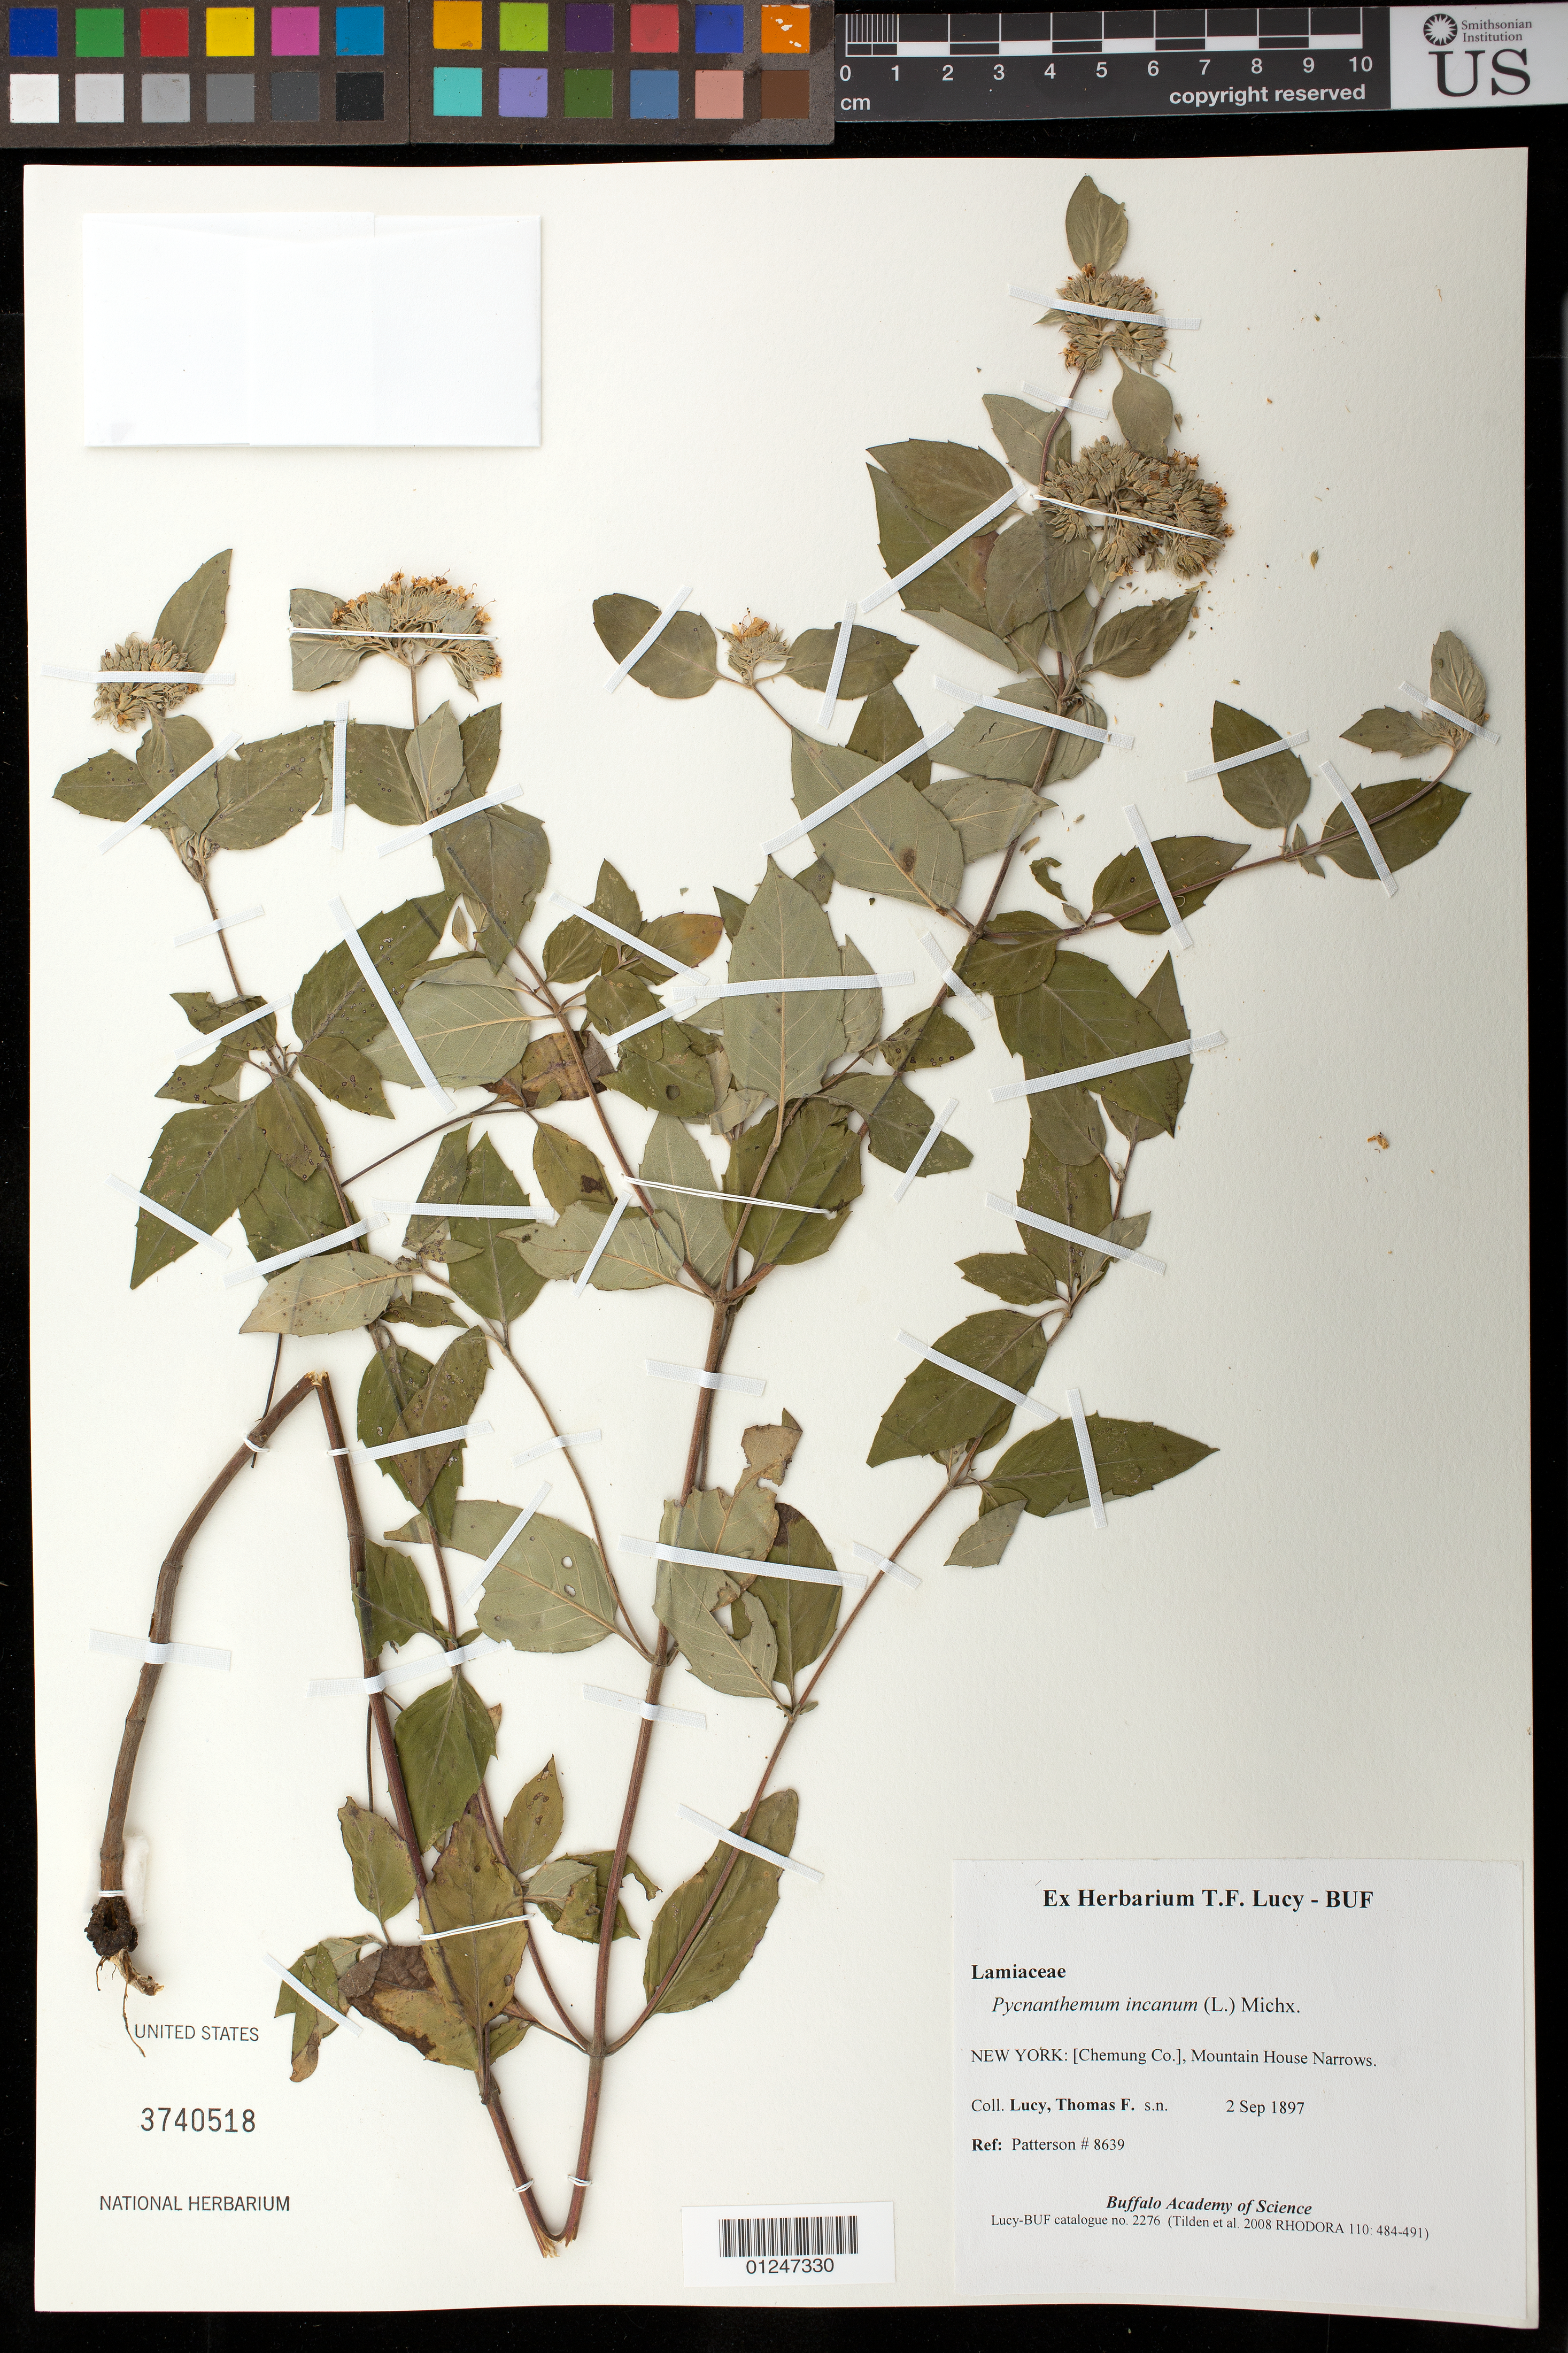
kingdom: Plantae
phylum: Tracheophyta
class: Magnoliopsida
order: Lamiales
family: Lamiaceae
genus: Pycnanthemum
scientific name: Pycnanthemum incanum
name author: (L.) Michx.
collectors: T. Lucy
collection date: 1897-09-02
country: United States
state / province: New York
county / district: Chemung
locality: Mountain House Narrows.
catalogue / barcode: US 3740518